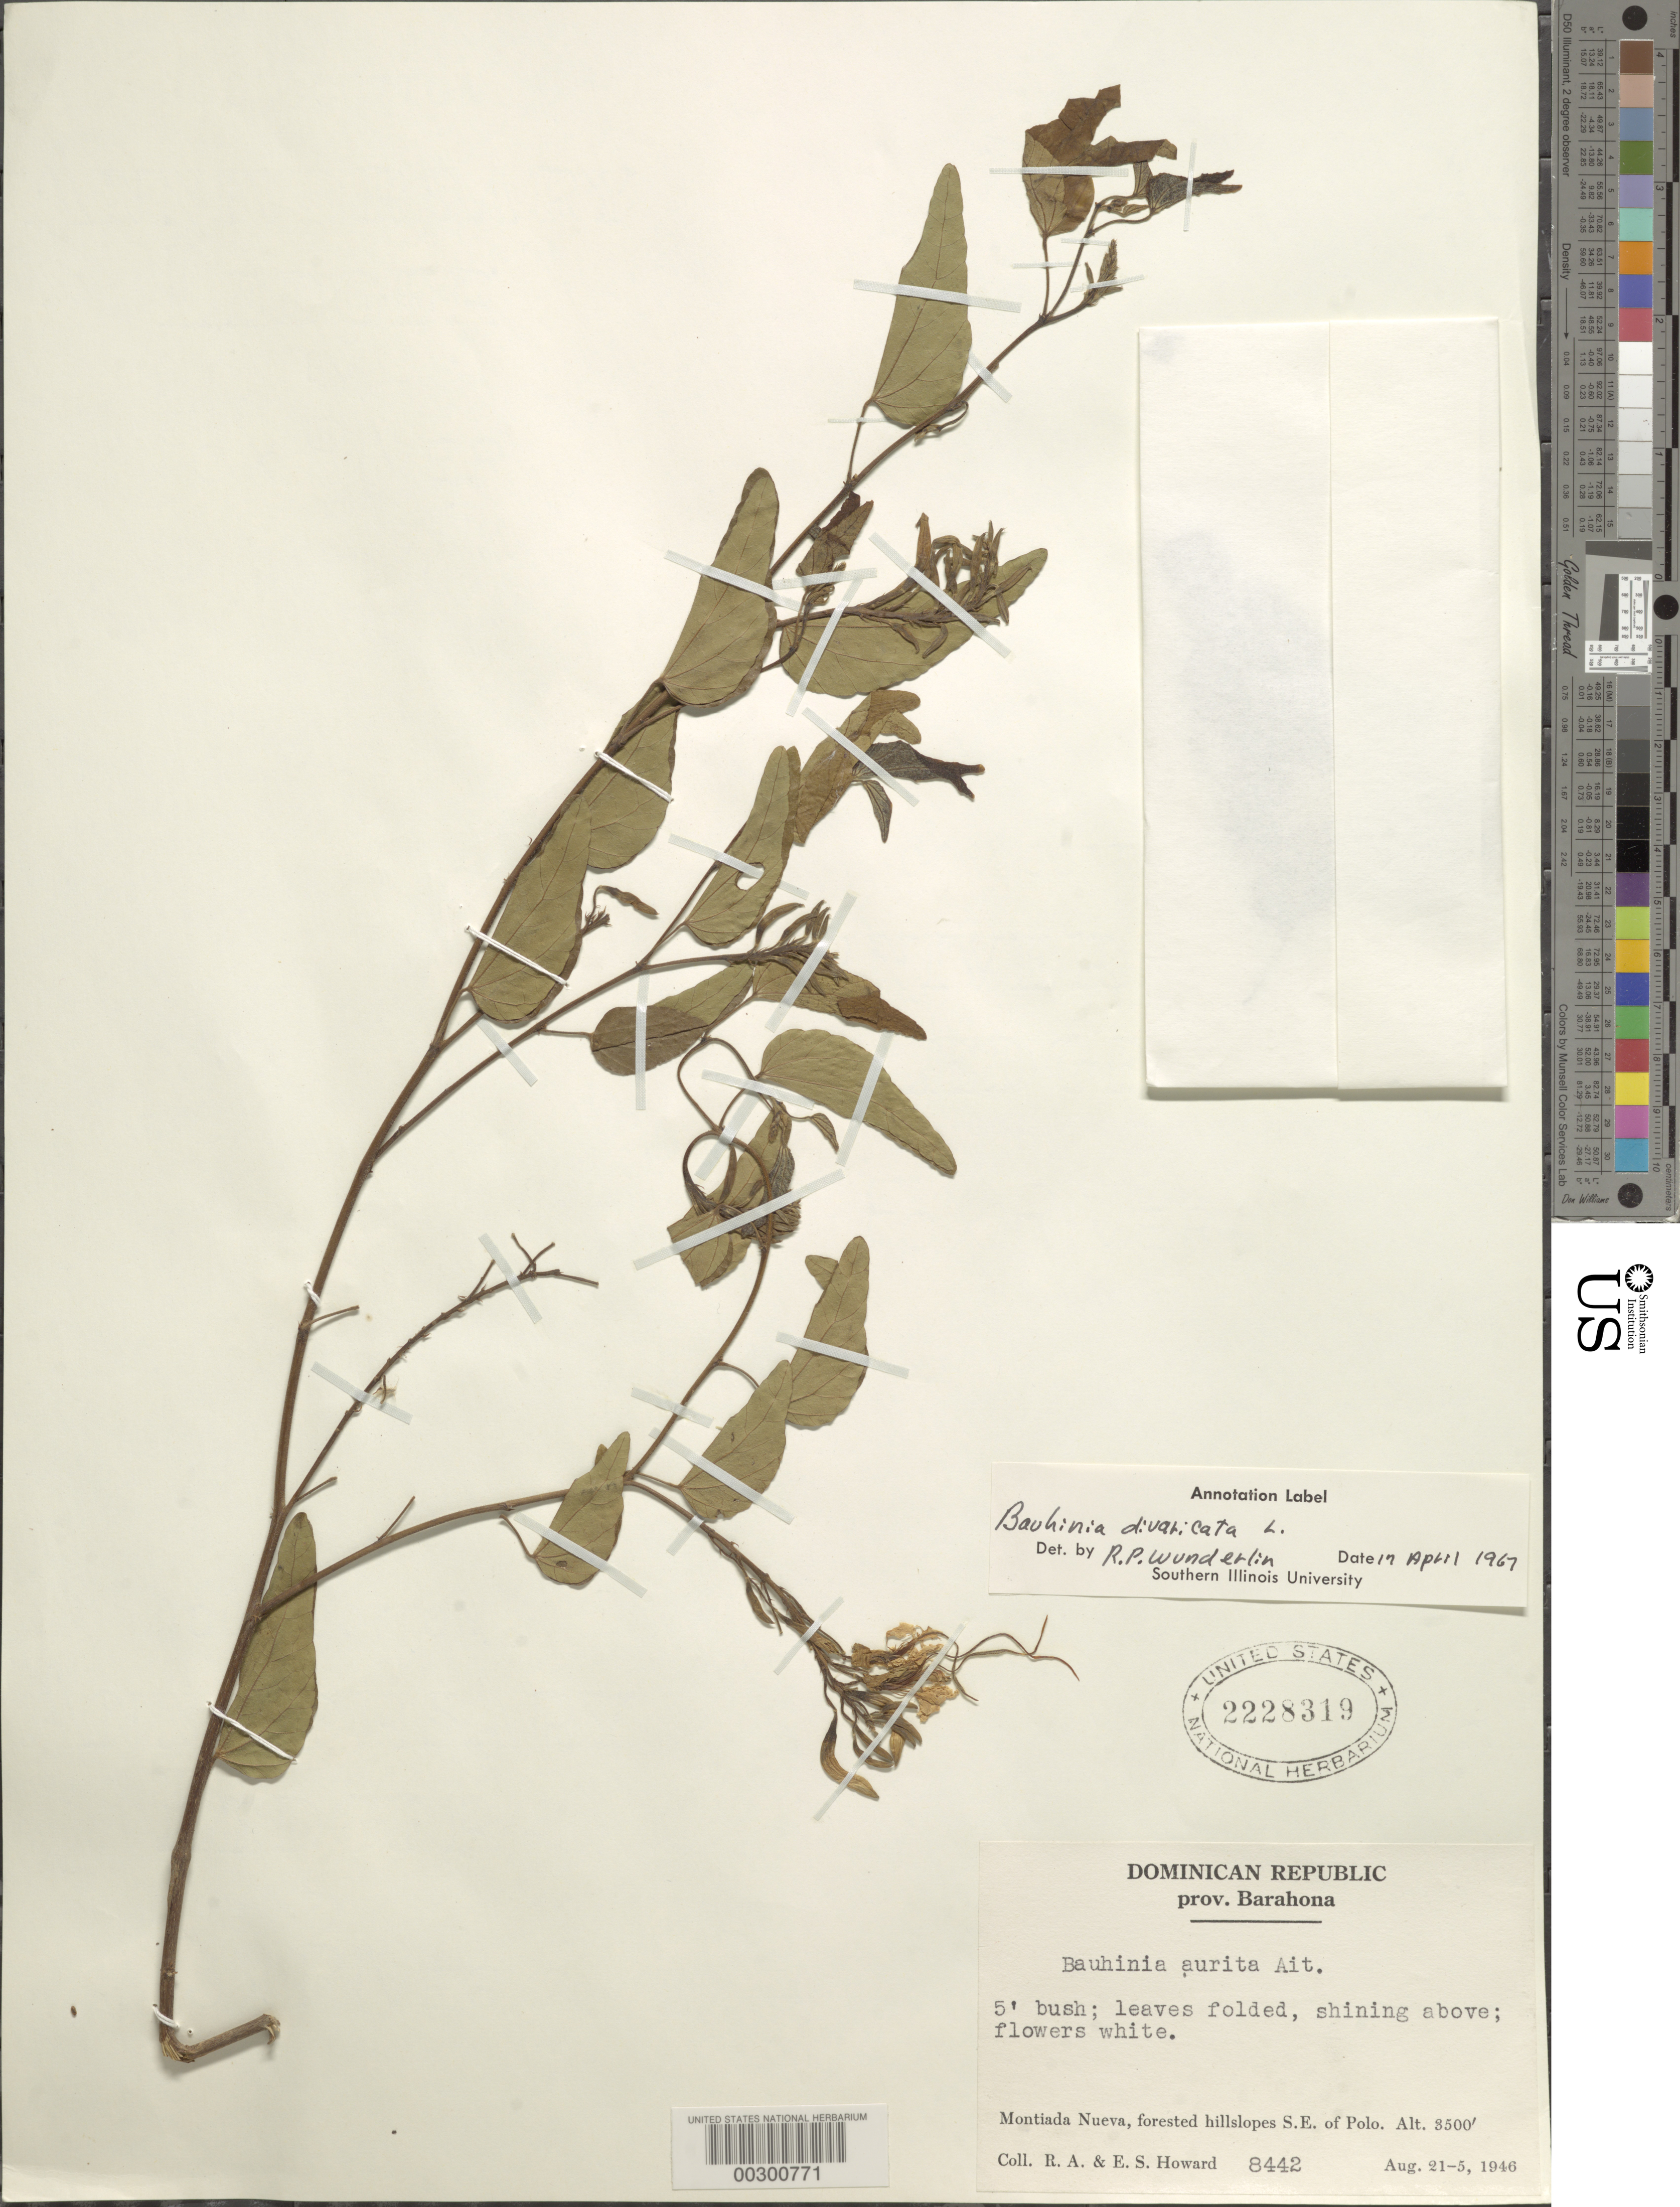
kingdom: Plantae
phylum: Tracheophyta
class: Magnoliopsida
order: Fabales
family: Fabaceae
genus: Bauhinia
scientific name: Bauhinia divaricata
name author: L.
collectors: R. A. Howard & E. S. Howard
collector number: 8442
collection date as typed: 21 Aug 1946 to 25 Aug 1946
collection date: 1946-08-21/1946-08-25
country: Dominican Republic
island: Hispaniola Island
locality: Montiada nueva, se of polo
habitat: Forested hillslopes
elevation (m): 1067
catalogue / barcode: US 2228319